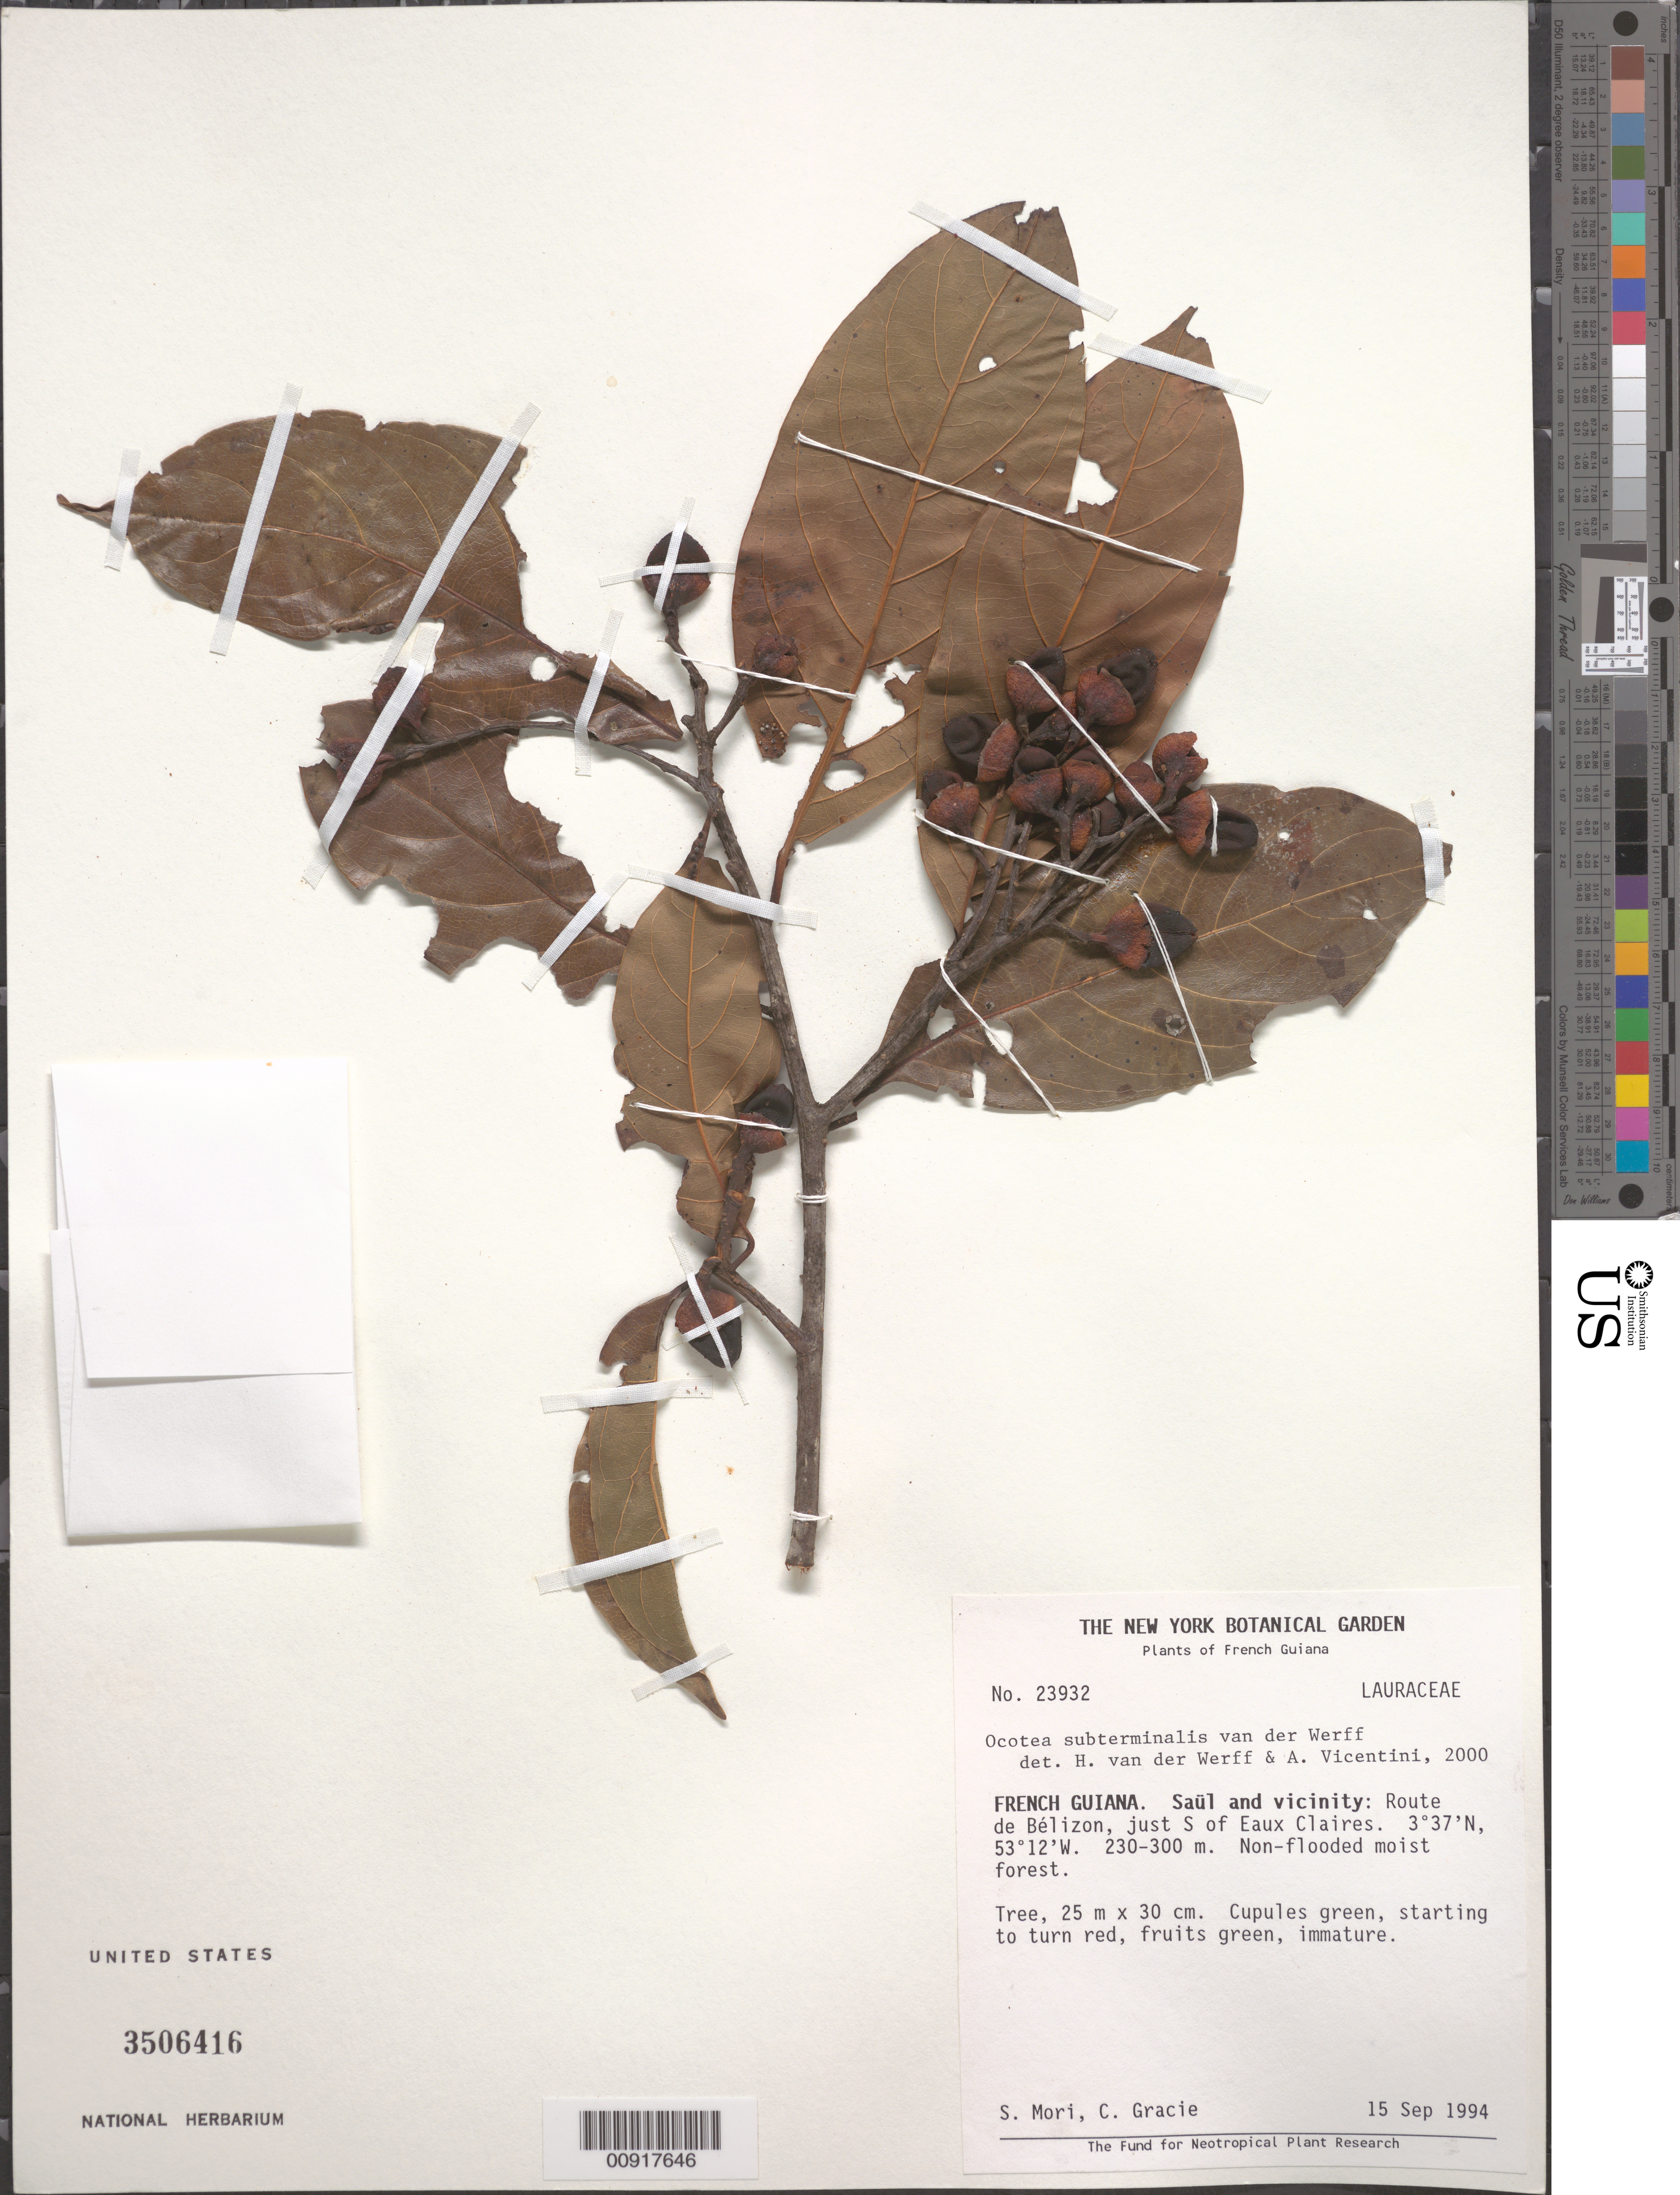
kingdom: Plantae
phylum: Tracheophyta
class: Magnoliopsida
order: Laurales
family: Lauraceae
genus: Ocotea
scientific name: Ocotea subterminalis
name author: van der Werff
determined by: van der Werff, H.; Vicentini, A.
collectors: S. Mori & C. A. Gracie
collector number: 23932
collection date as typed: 15-Sep-94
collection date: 1994-09-15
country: French Guiana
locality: Saül and vic., Route de Bélizon, just S of Eaux Claires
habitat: Non-flooded moist forest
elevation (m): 230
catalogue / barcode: US 3506416